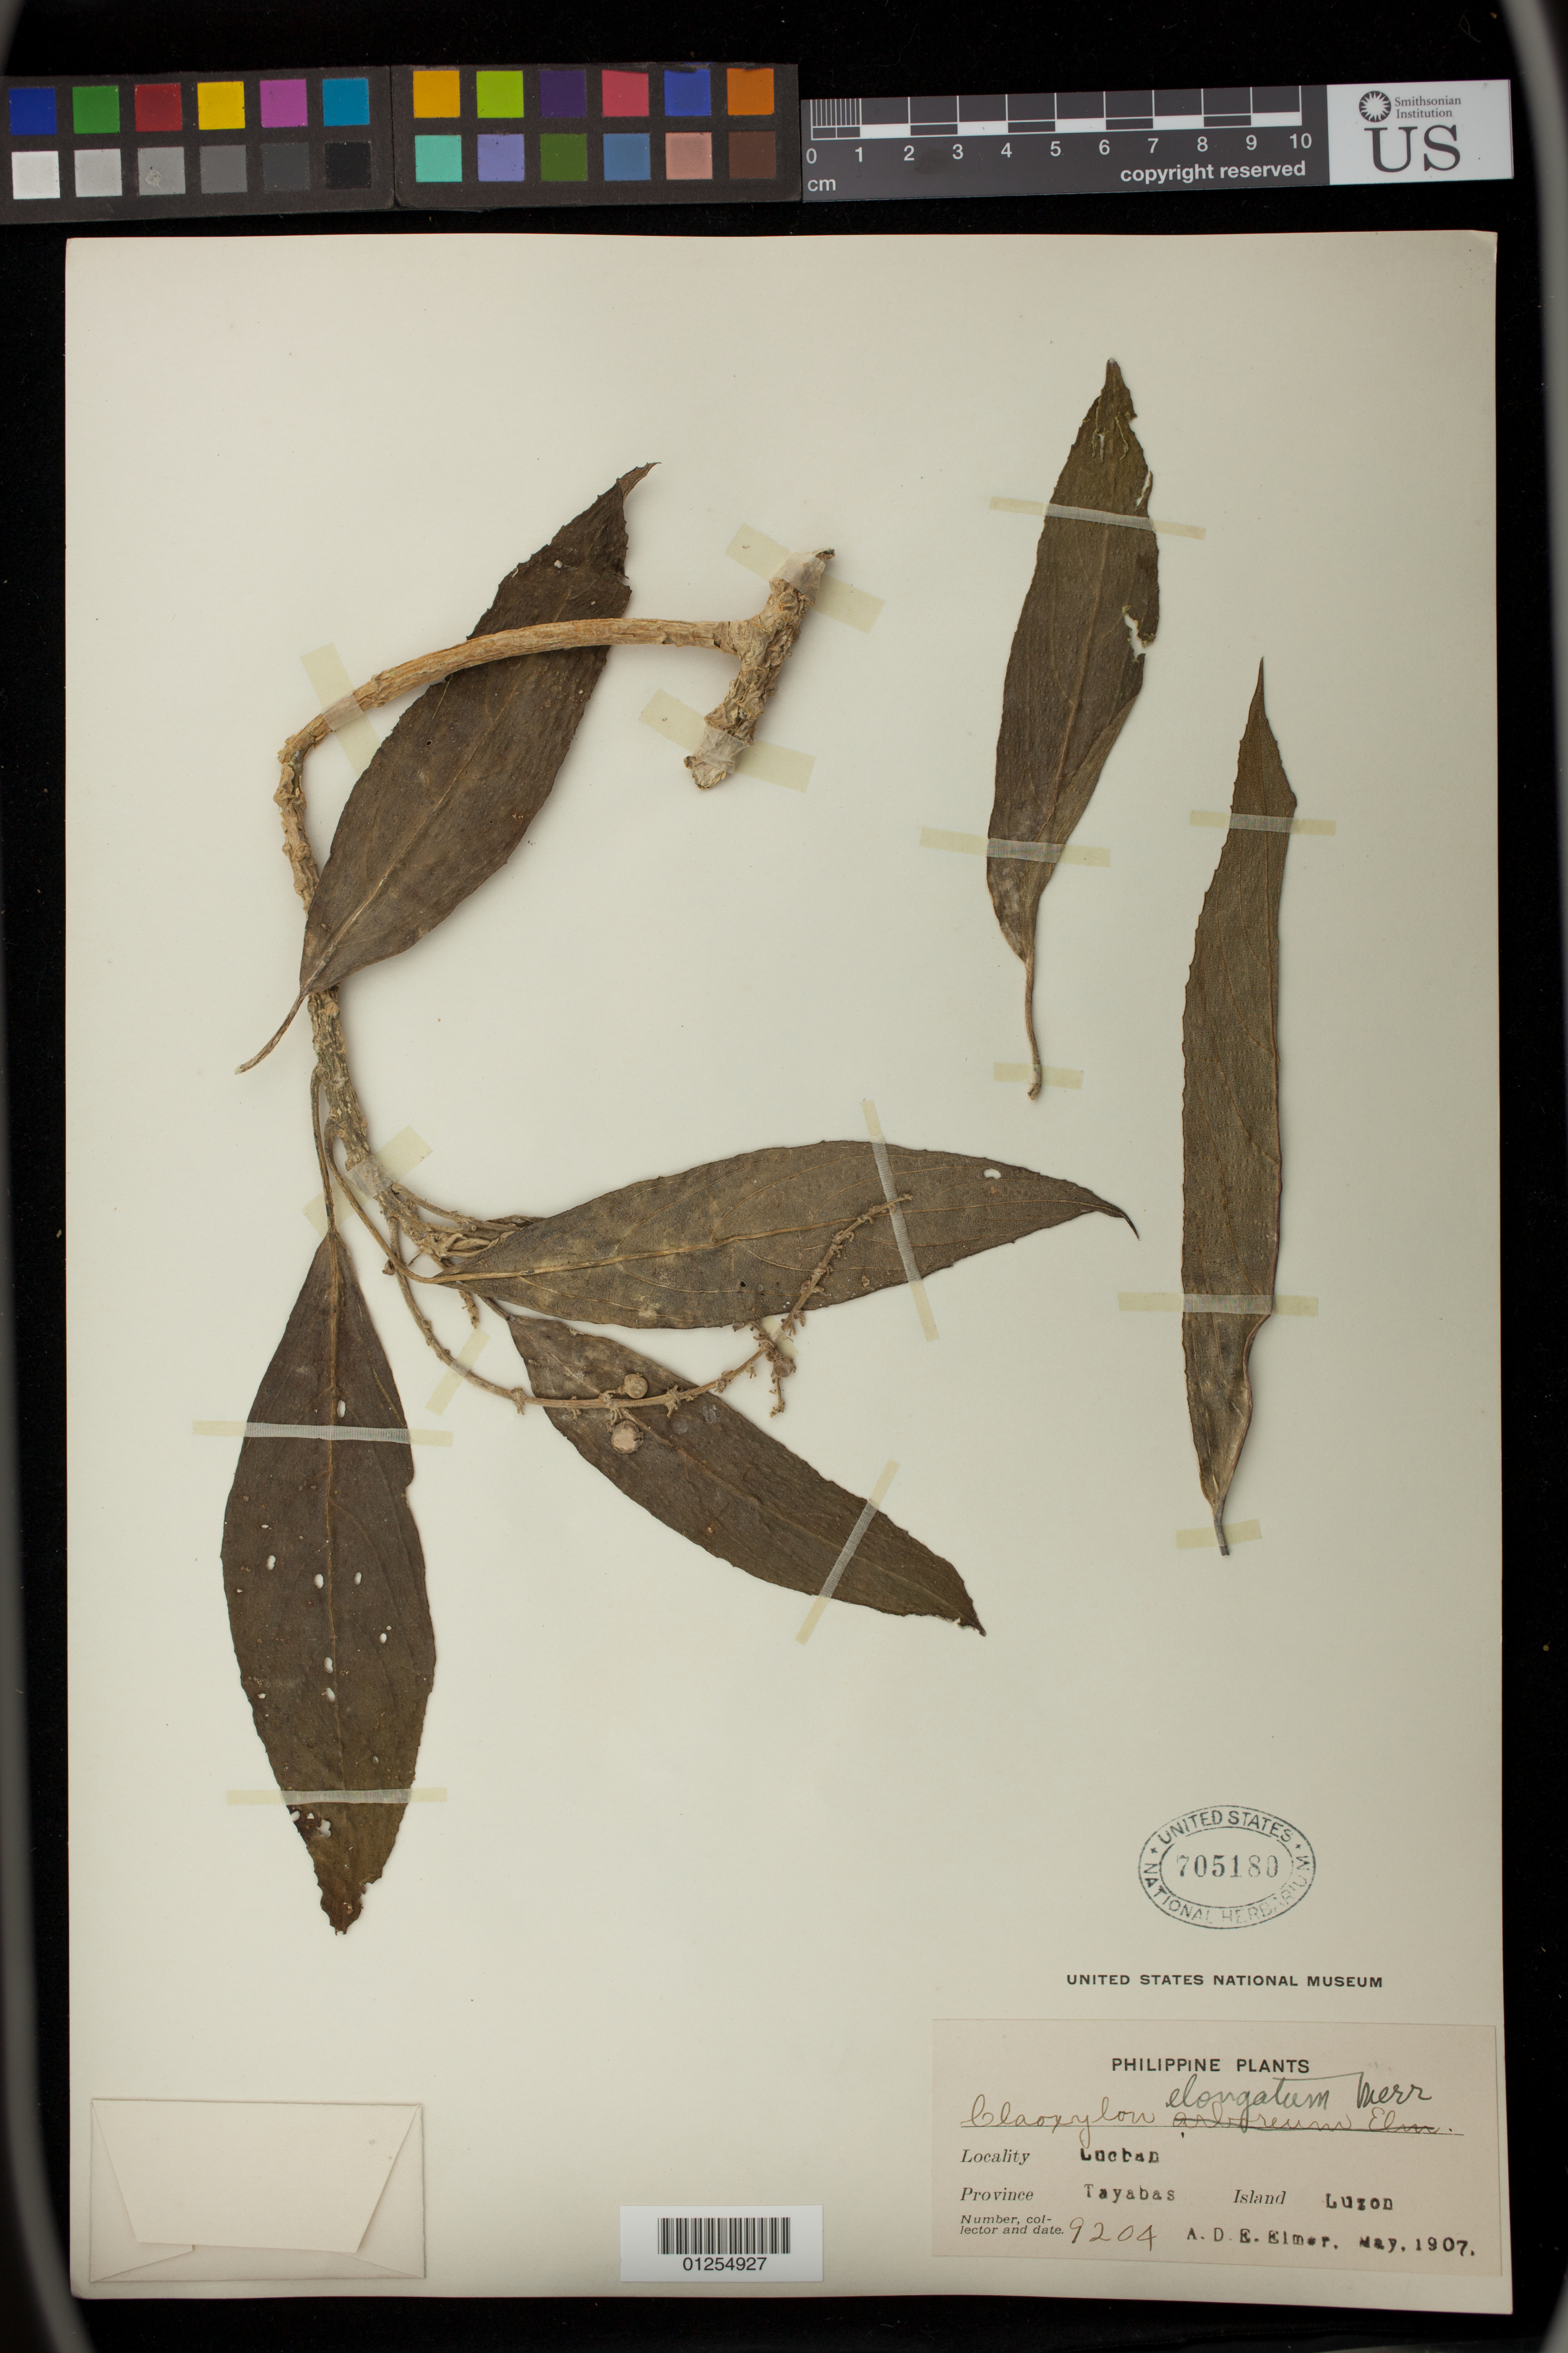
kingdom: Plantae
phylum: Tracheophyta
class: Magnoliopsida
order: Malpighiales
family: Euphorbiaceae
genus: Claoxylon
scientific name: Claoxylon elongatum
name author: Merr.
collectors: A. D. E. Elmer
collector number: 9204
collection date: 1907-05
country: Philippines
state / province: Calabarzon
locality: Lucban,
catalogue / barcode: US 705180